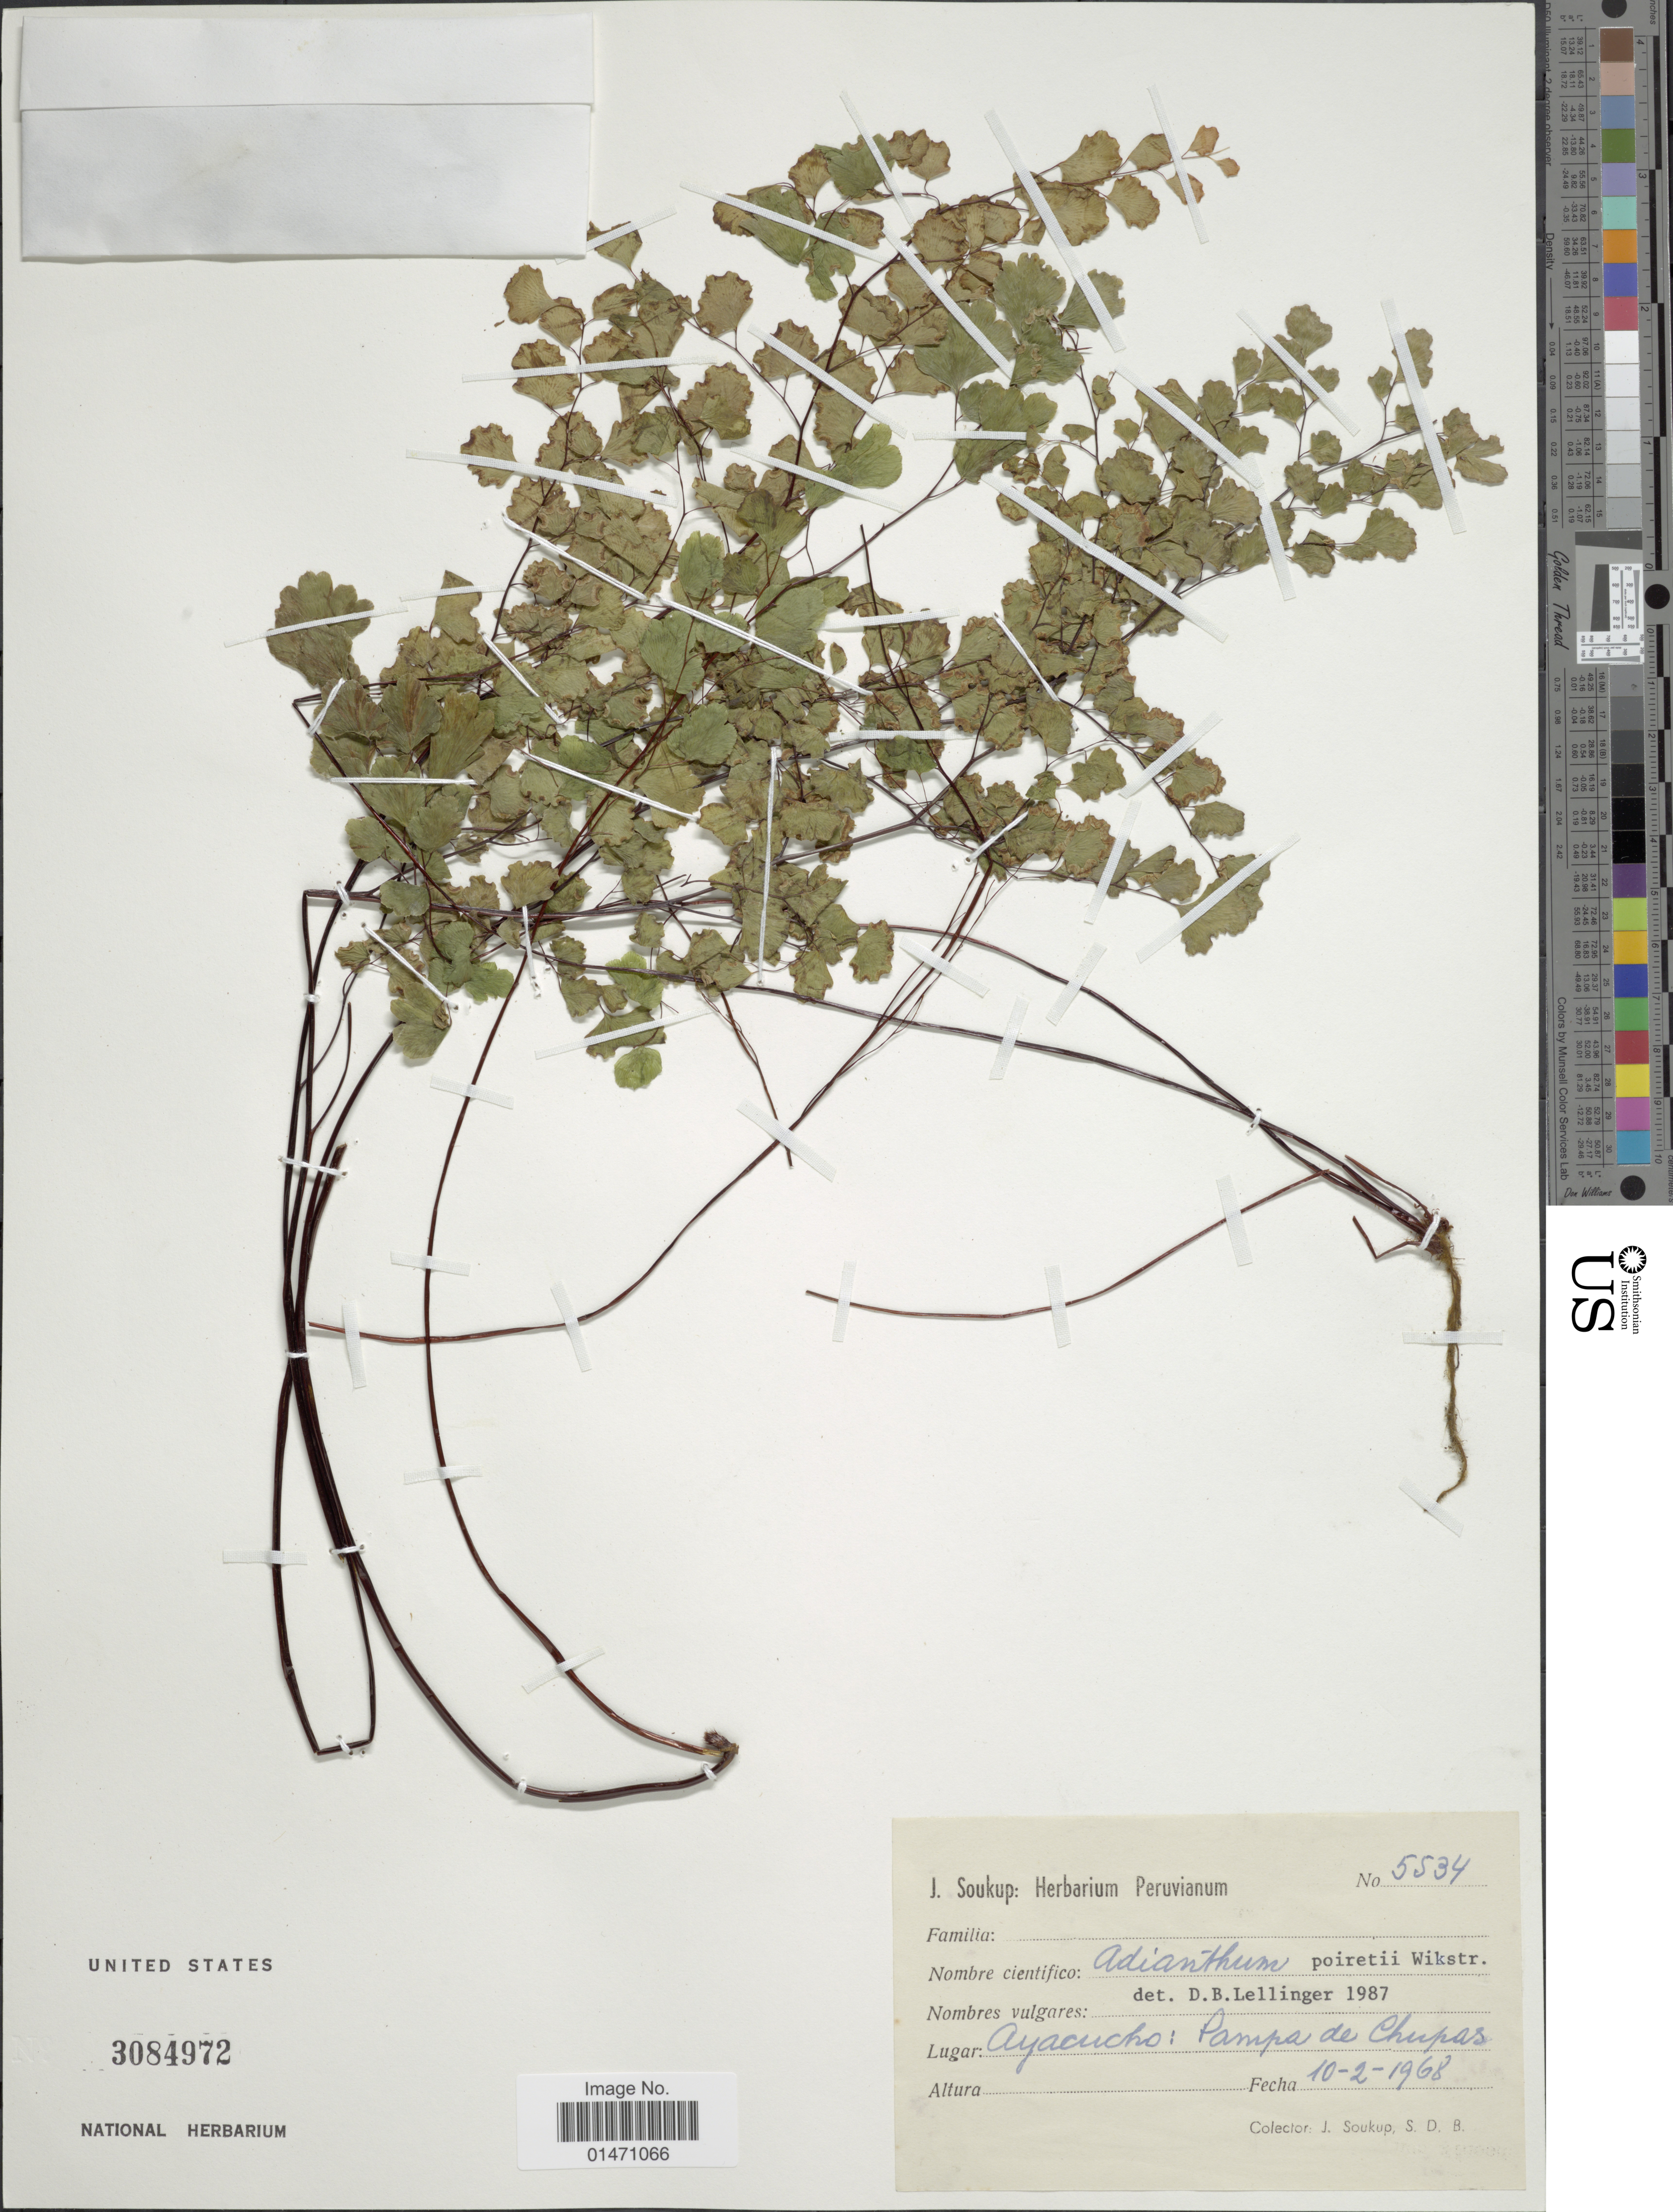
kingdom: Plantae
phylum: Tracheophyta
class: Polypodiopsida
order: Polypodiales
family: Pteridaceae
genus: Adiantum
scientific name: Adiantum poiretii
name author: Wikstr.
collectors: J. Soukup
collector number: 5534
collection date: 1968-02-10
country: Peru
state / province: Ayacucho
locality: Ayacucho: pampa de Chupas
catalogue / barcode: US 3084972